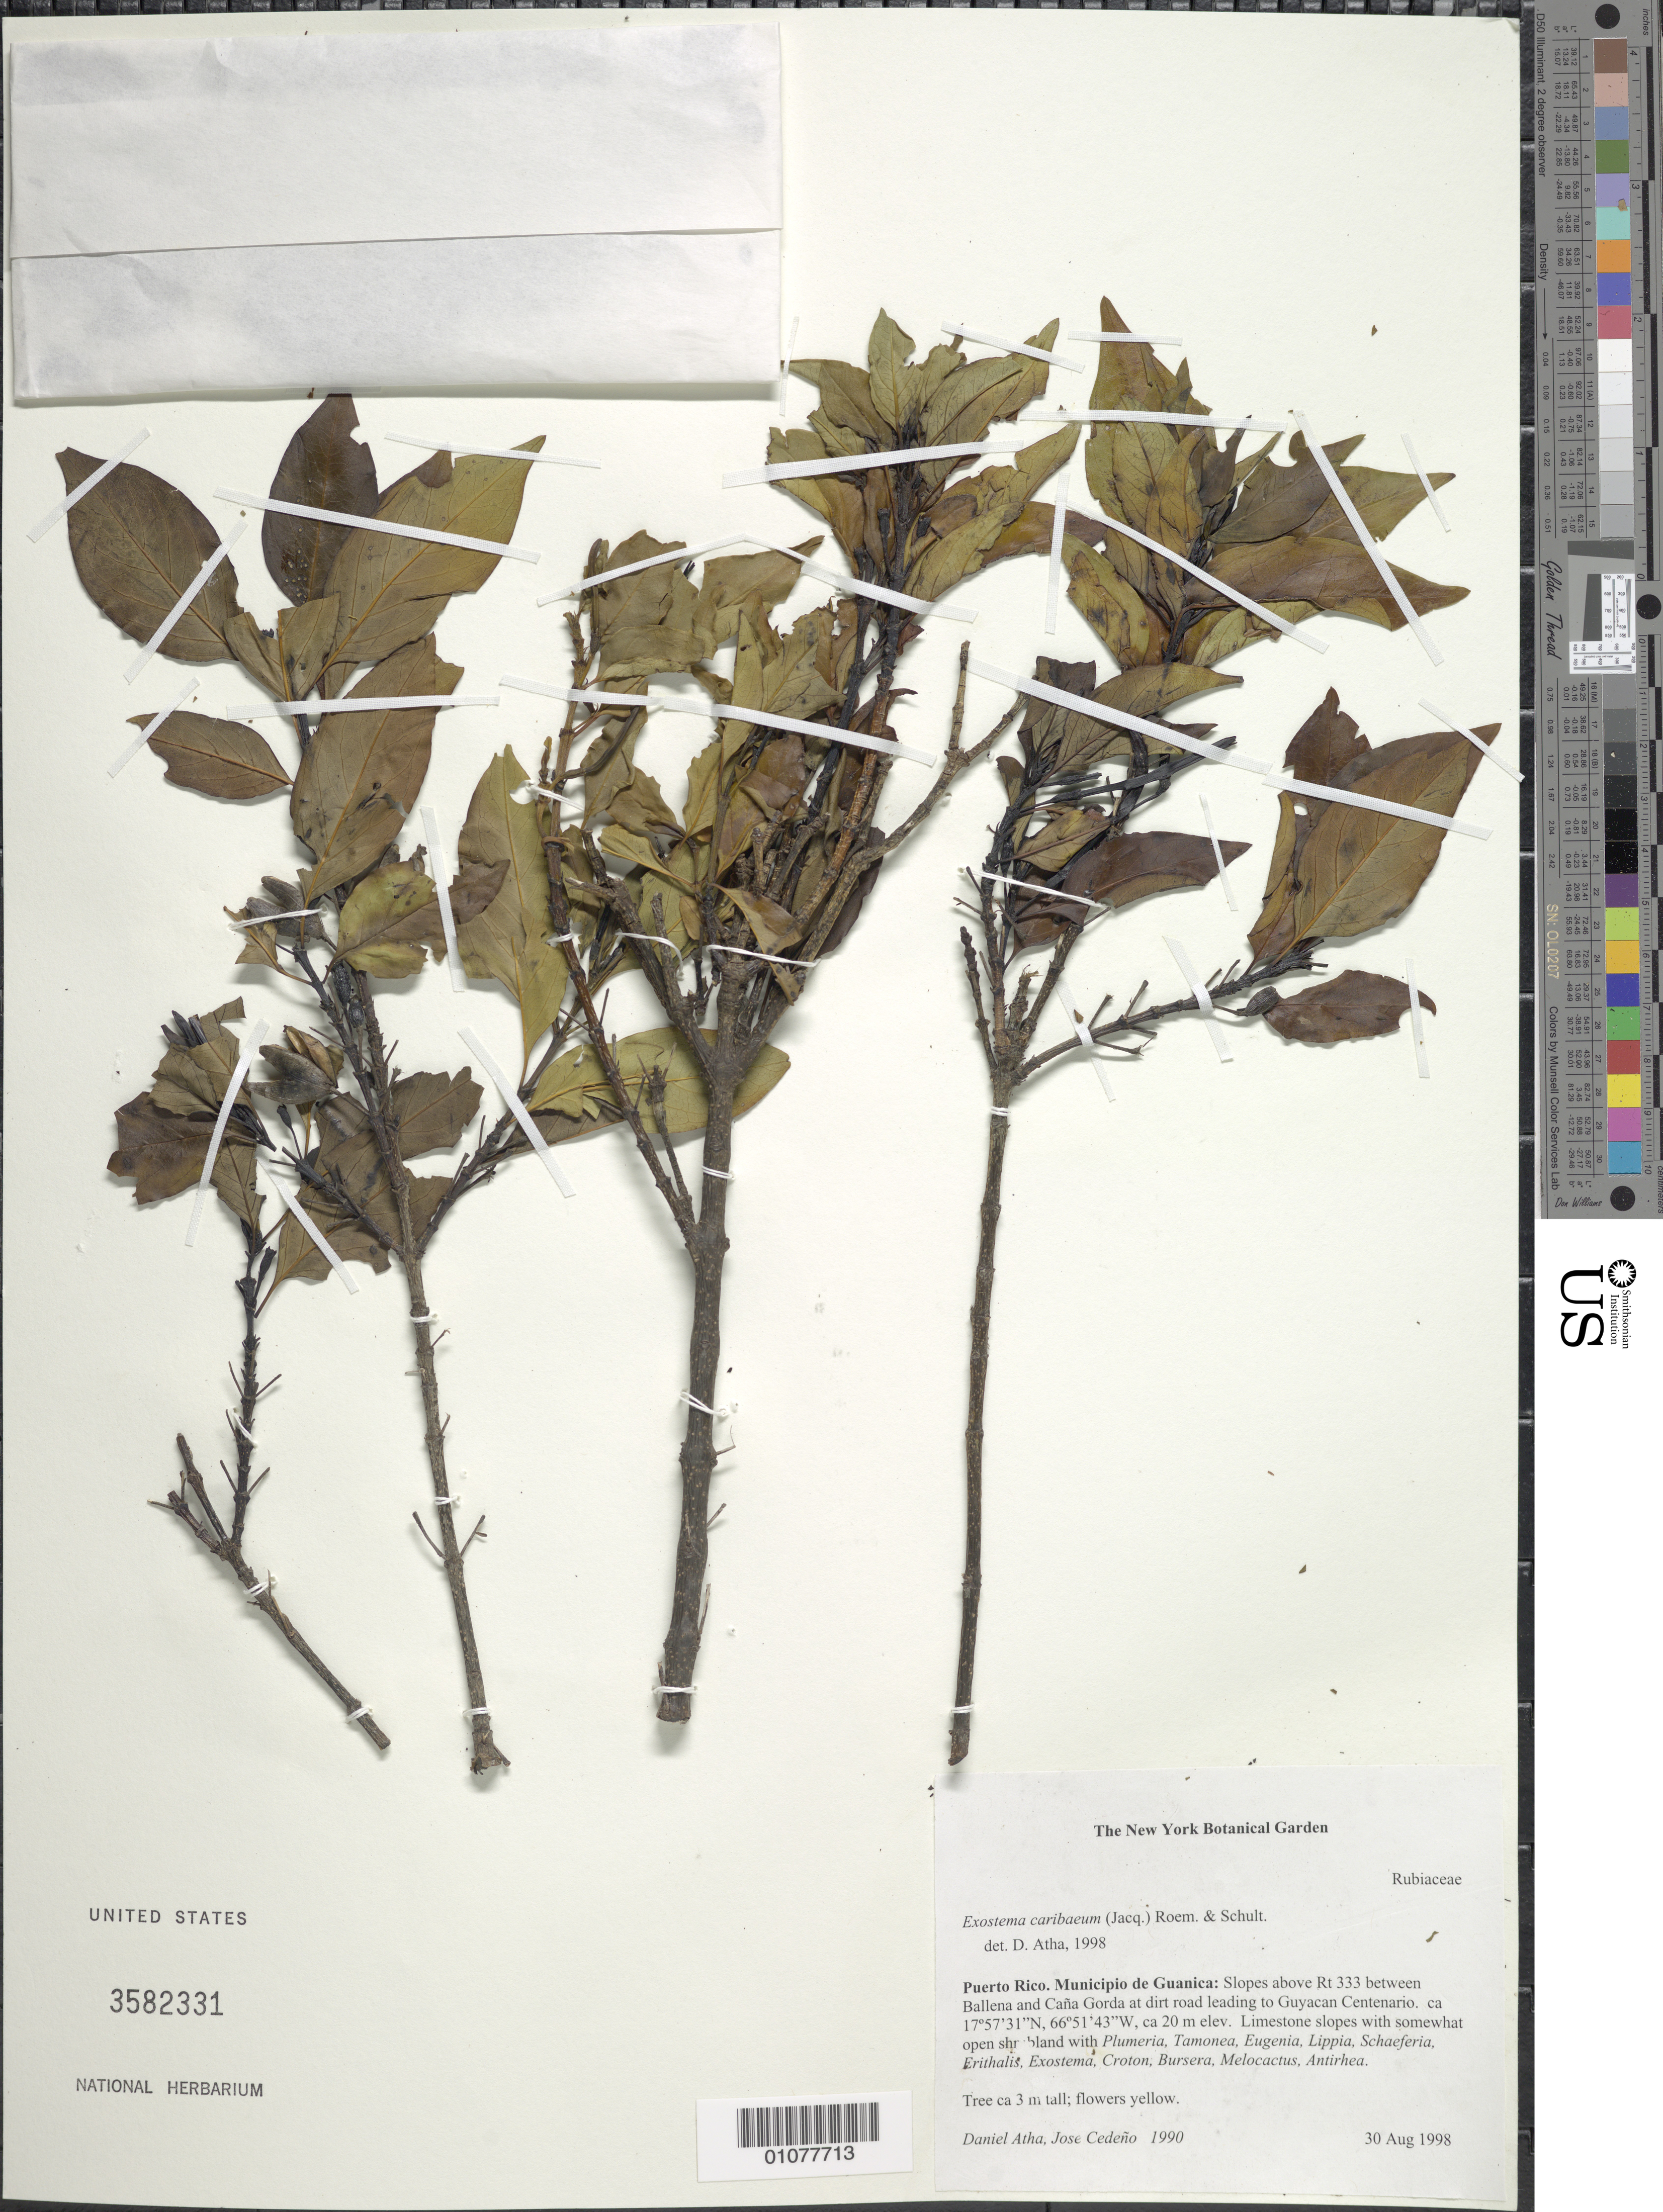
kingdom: Plantae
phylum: Tracheophyta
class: Magnoliopsida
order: Gentianales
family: Rubiaceae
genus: Exostema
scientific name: Exostema caribaeum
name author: (Jacq.) Roem. & Schult.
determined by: Atha, D.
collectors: D. Atha & J. A. Cedeño M.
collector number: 1990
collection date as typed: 30 Aug 1998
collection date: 1998-08-30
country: Puerto Rico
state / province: Guanica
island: Puerto Rico I.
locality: Municipio Guanica; slopes above Rt. 333 between Ballena and Caño Gorda at dirt road leading to Guyacan Centenario.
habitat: Limestone slopes with somewhat open shrubland with Plumeria, Tamonea, Eugenia, Lippia, Schaefferia, Erithalis, Exostema, Croton, Bursera, Melocactus, and Antirhea.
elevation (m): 20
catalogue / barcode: US 3582331